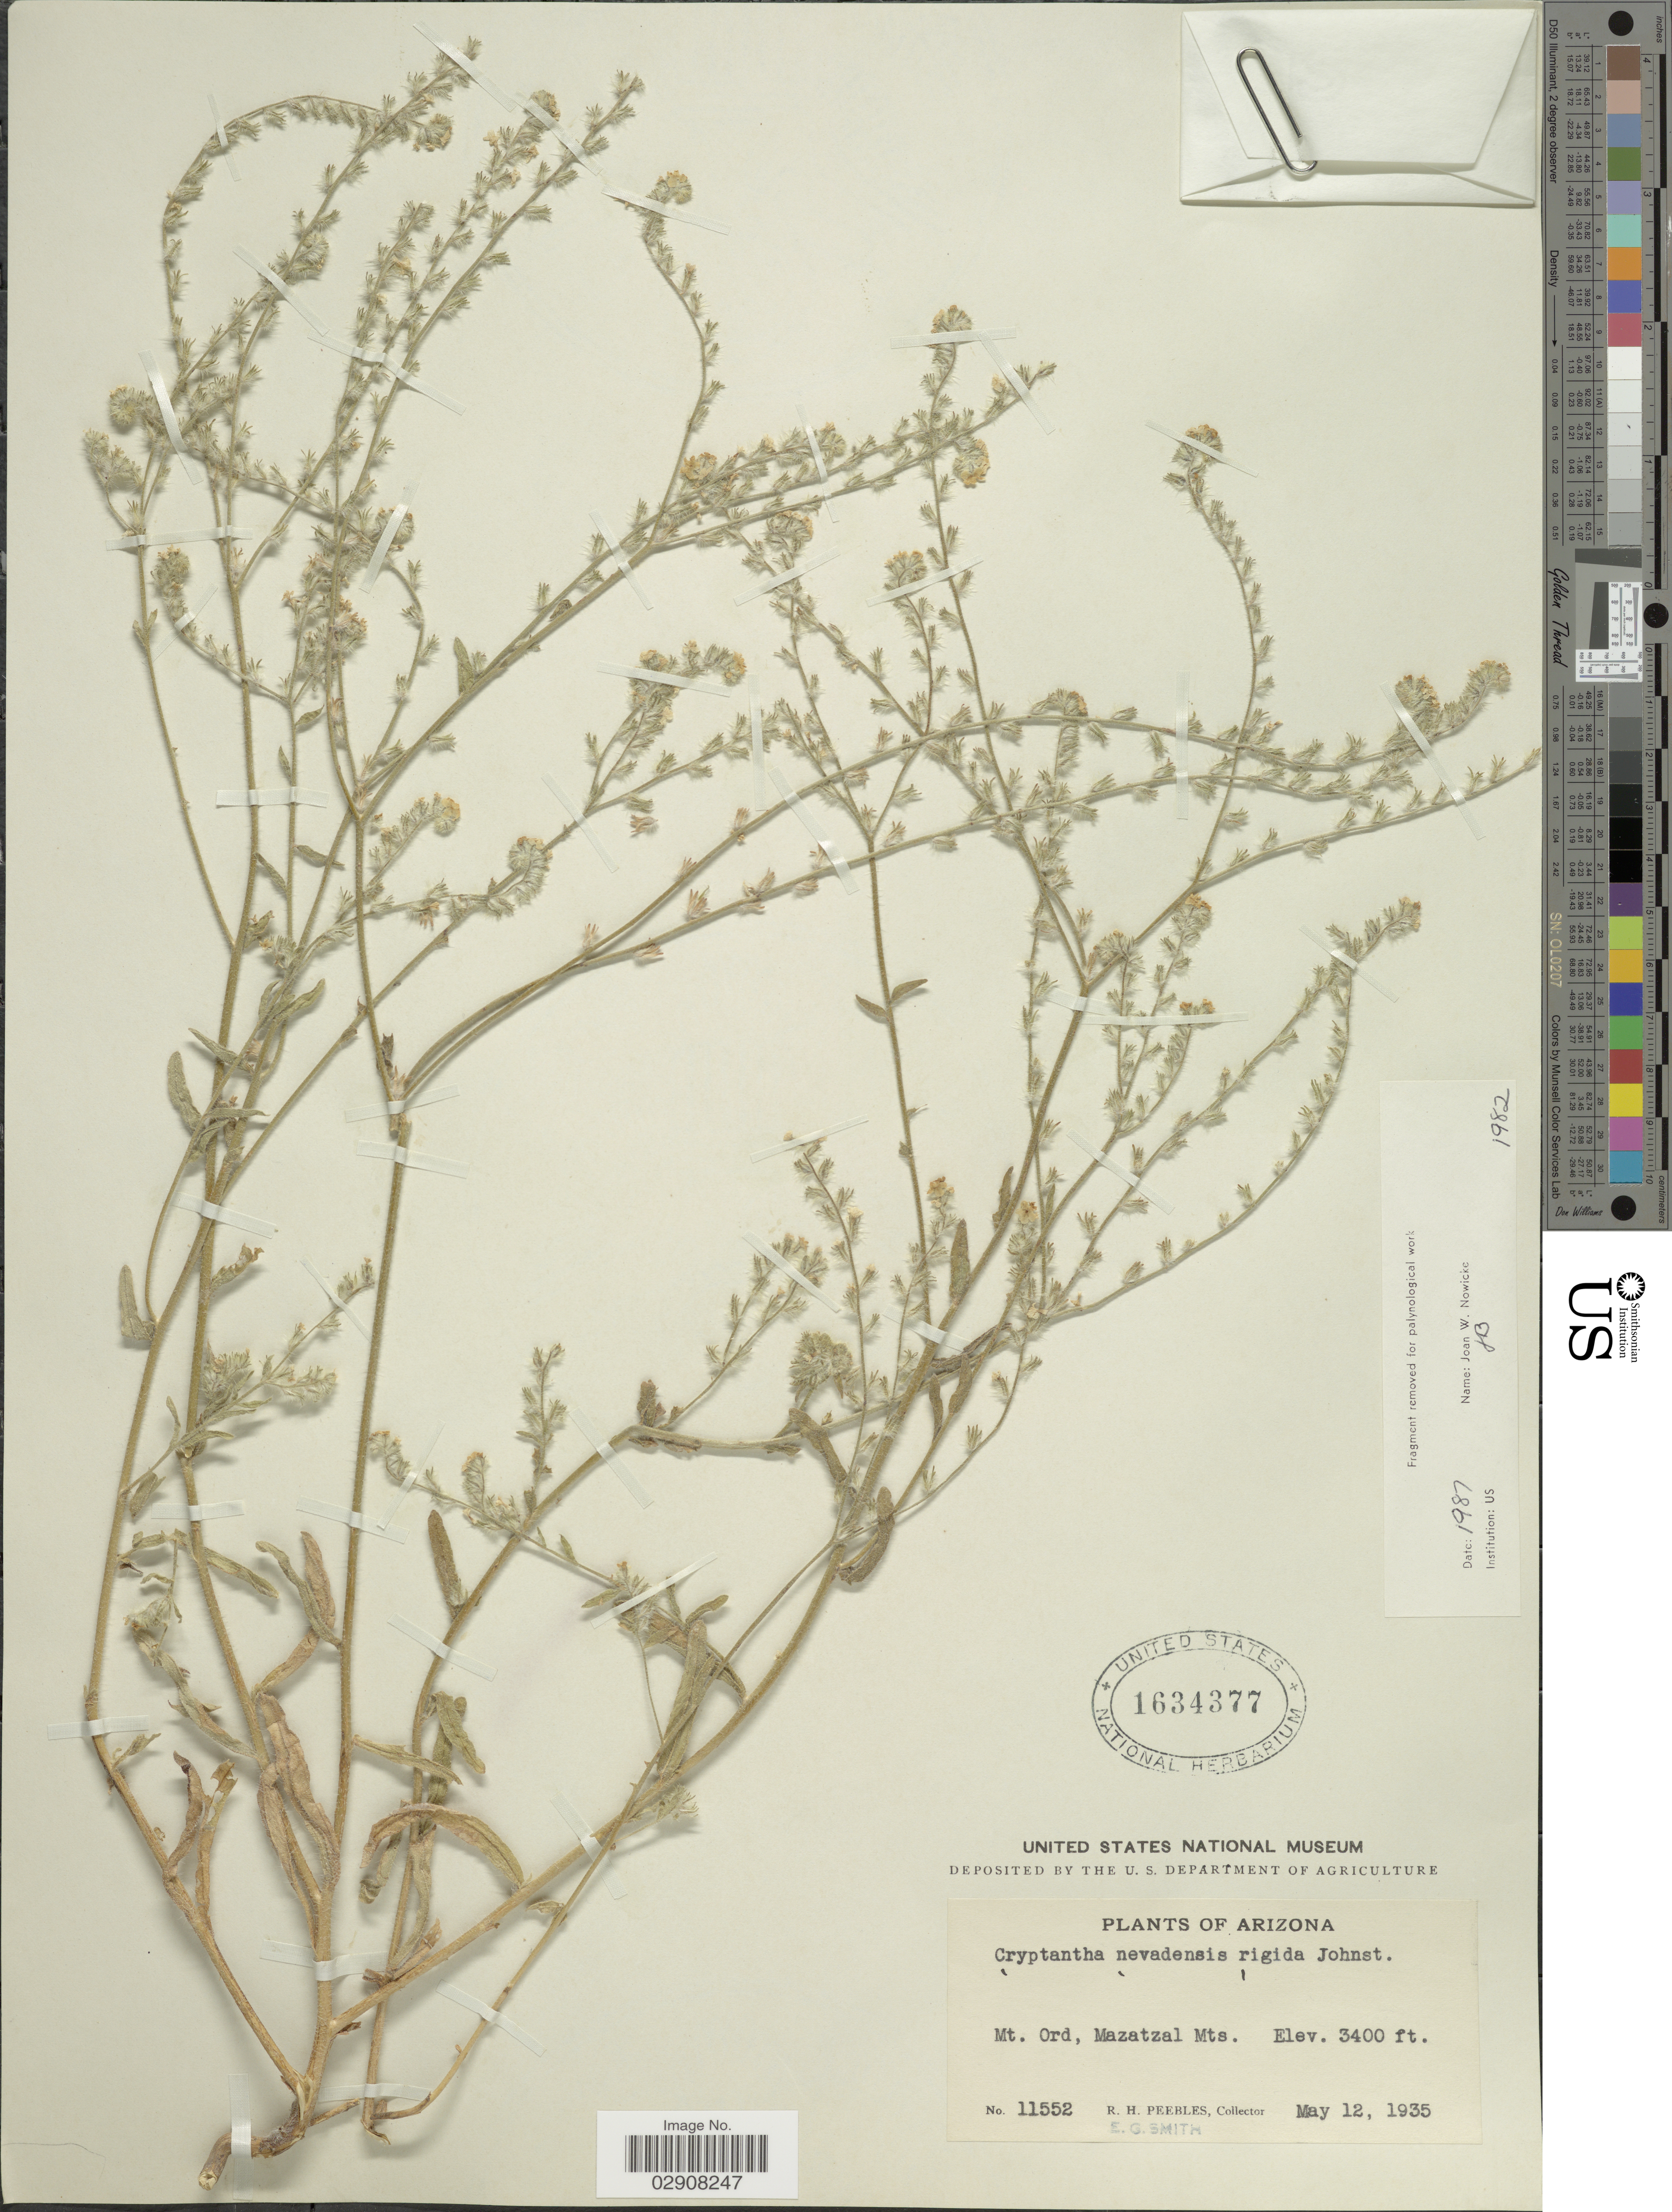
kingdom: Plantae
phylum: Tracheophyta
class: Magnoliopsida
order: Boraginales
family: Boraginaceae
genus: Cryptantha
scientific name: Cryptantha nevadensis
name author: A. Nelson & P.B. Kenn.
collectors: R. H. Peebles & E. G. Smith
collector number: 11552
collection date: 1935-05-12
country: United States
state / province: Arizona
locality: Mt. Ord, Mazatzal Mts.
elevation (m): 1036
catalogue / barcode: US 1634377